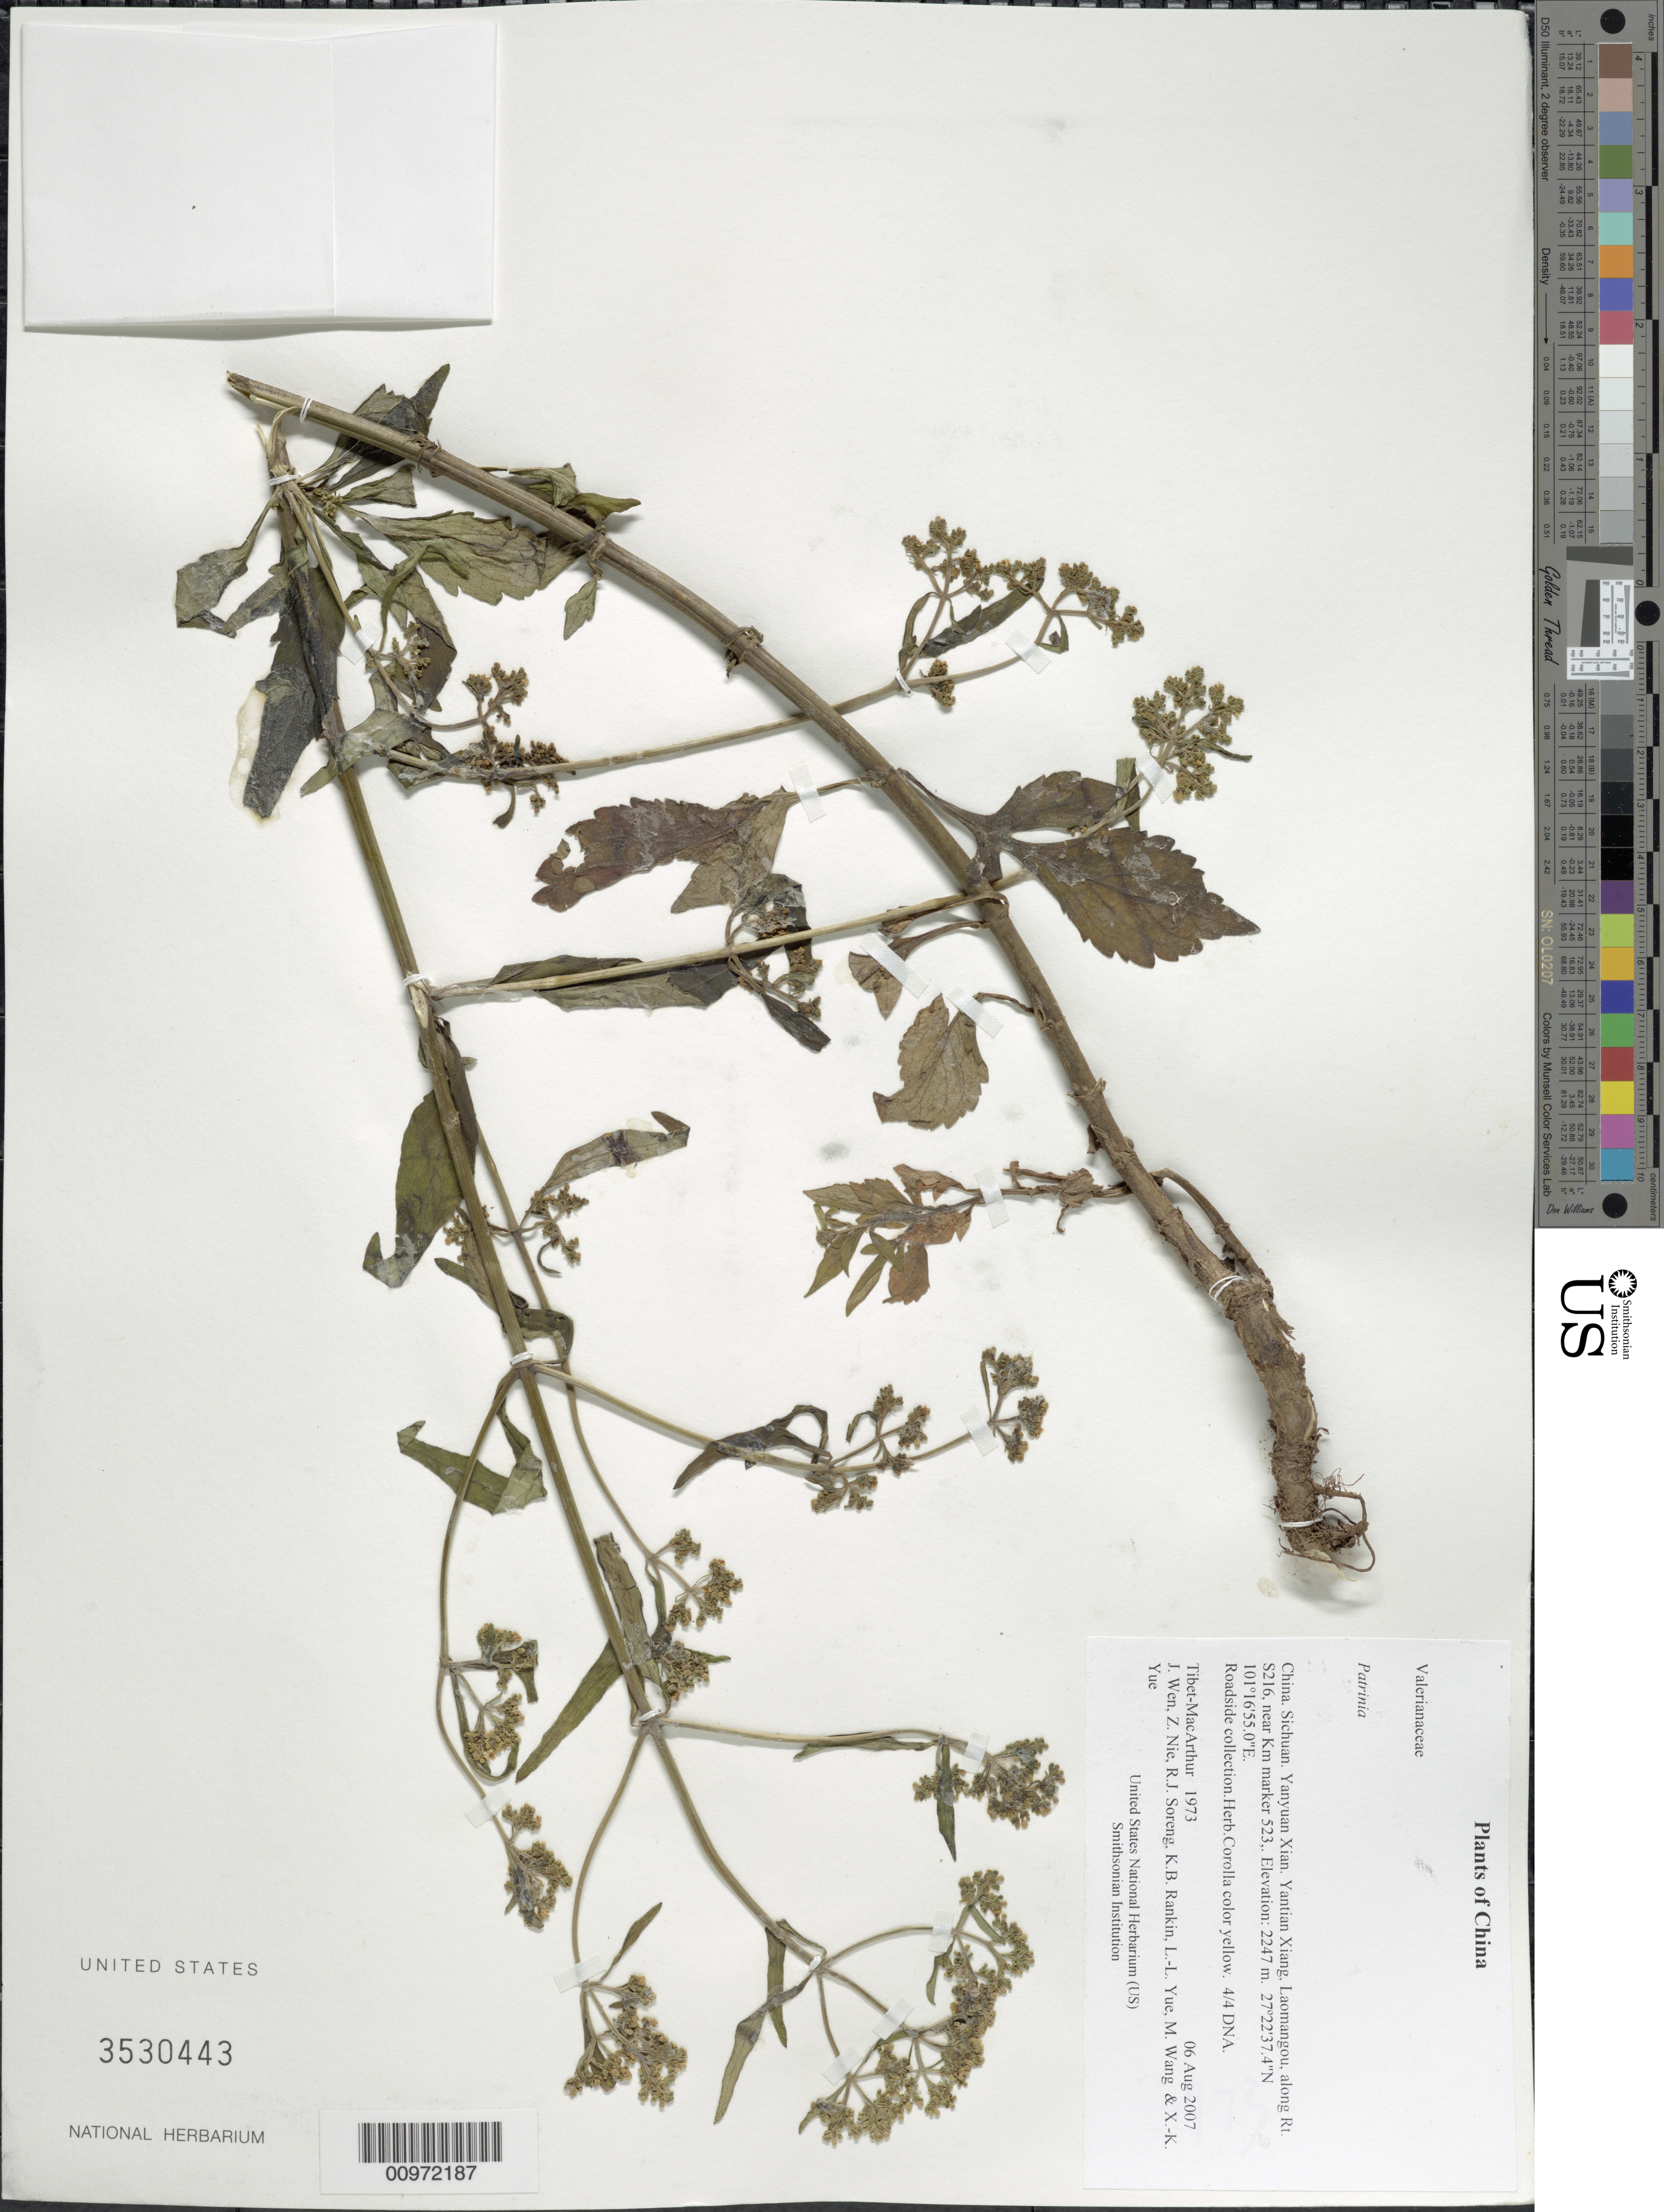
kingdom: Plantae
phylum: Tracheophyta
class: Magnoliopsida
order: Dipsacales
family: Caprifoliaceae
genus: Patrinia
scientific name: Patrinia sp.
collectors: Tibet-MacArthur, J. Wen, Z. Nie, R. J. Soreng, K. Rankin, L. Yue, M. Wang & X. Yue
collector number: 1973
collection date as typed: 06 Aug 2007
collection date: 2007-08-06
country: China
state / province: Sichuan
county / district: Yanyuan Xian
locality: Yantian Xiang, Laomangou, along Rt. S216, near Km marker 523,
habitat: Roadside collection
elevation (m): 2247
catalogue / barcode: US 3530443